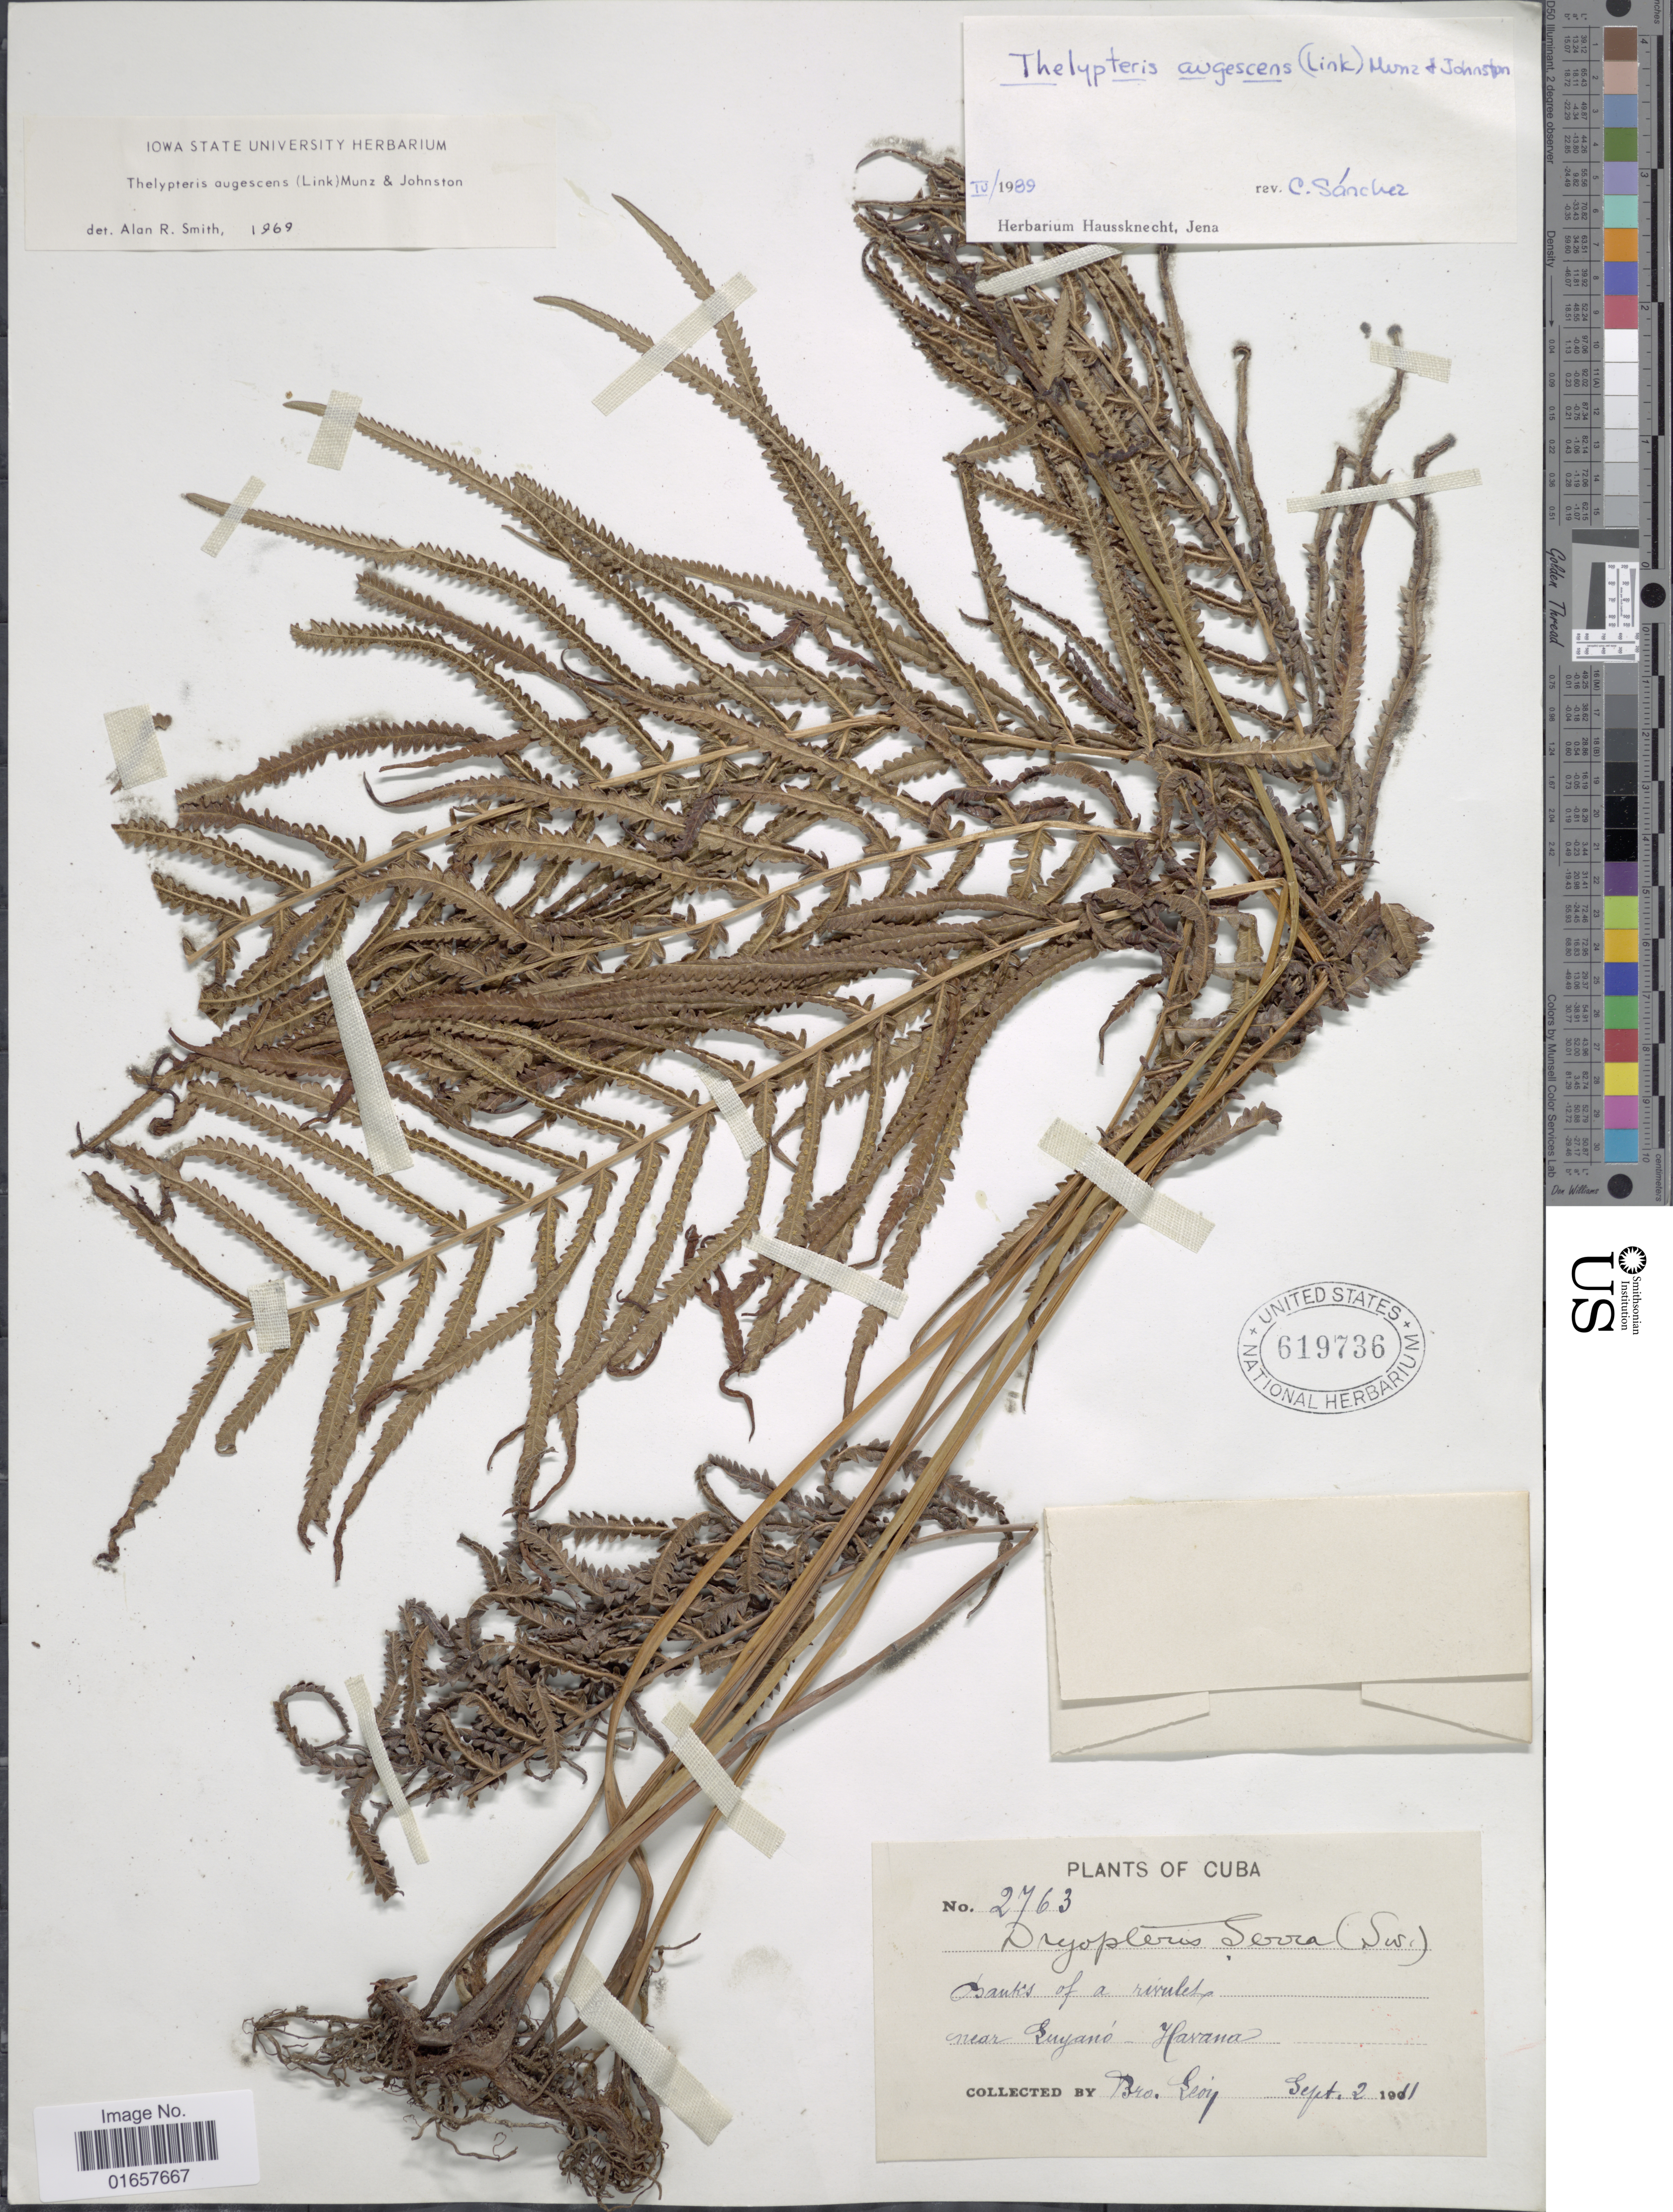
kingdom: Plantae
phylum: Tracheophyta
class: Polypodiopsida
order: Polypodiales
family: Thelypteridaceae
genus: Christella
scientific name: Christella augescens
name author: (Link) Pic. Serm.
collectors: Bro. León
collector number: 2763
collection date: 1911-09-02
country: Cuba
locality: Cuba, near Guyanó-Havana.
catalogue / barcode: US 619736